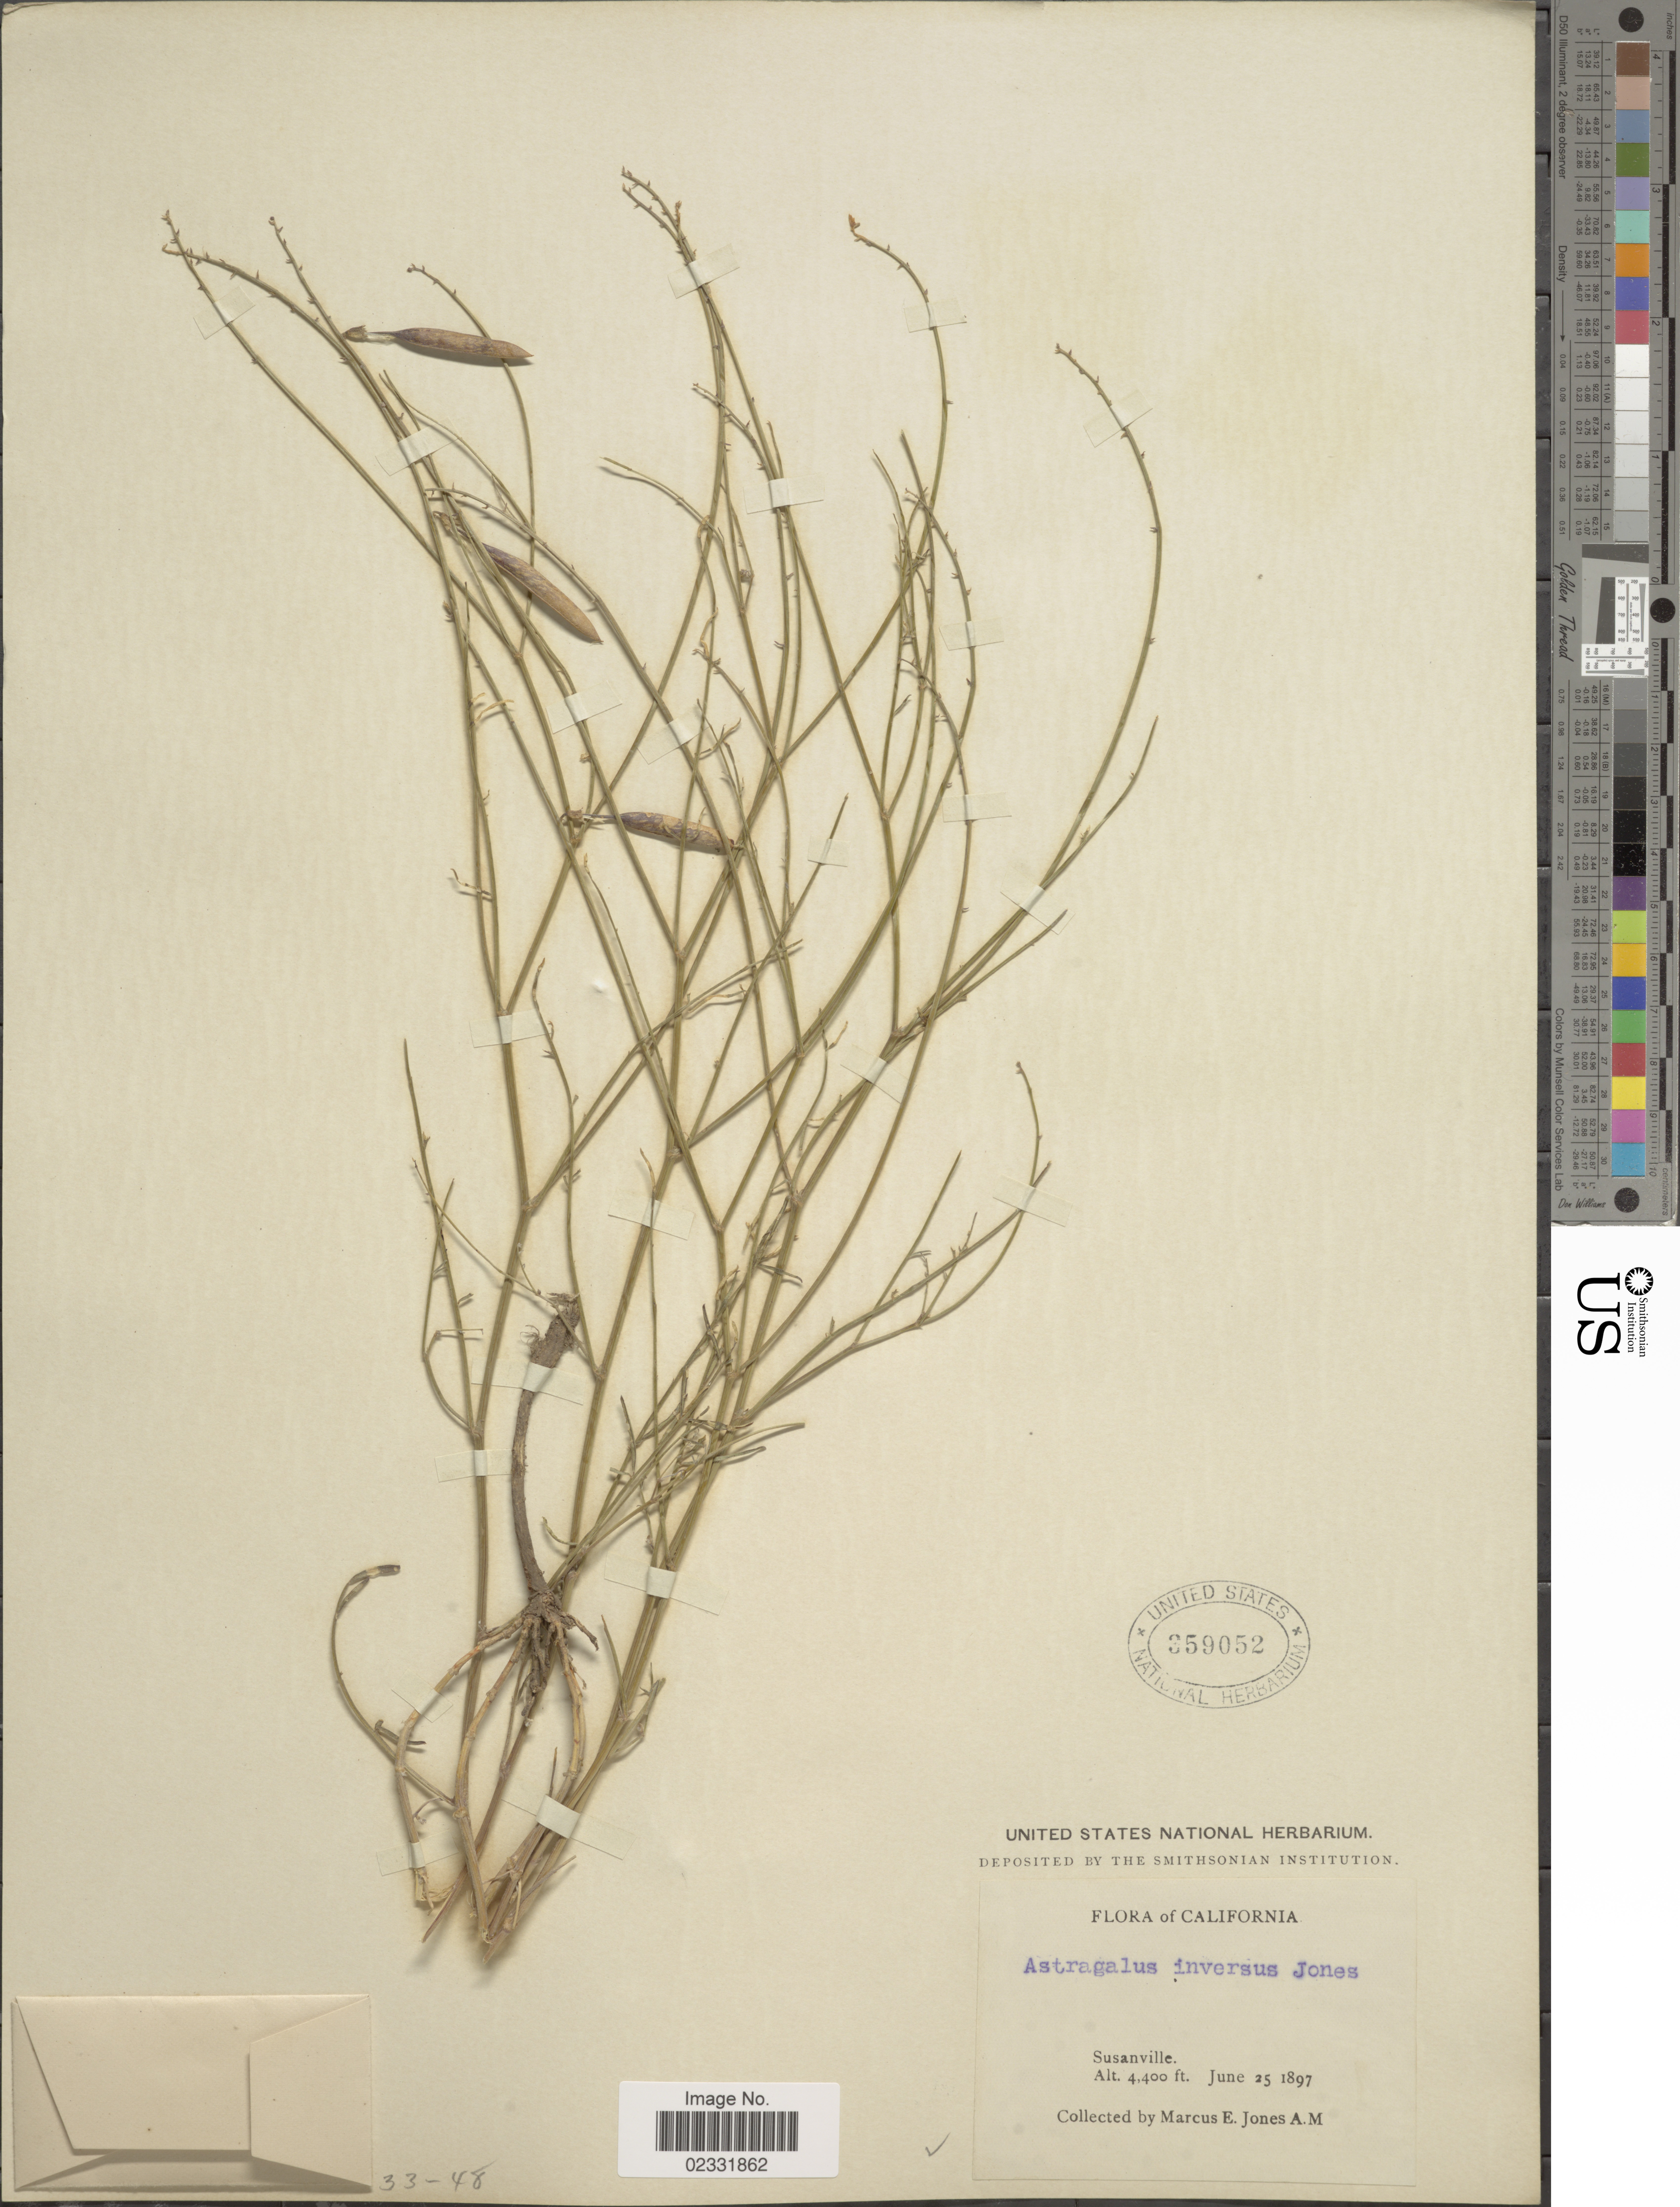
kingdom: Plantae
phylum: Tracheophyta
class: Magnoliopsida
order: Fabales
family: Fabaceae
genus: Astragalus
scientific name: Astragalus inversus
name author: M.E. Jones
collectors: M. E. Jones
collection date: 1897-06-25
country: United States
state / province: California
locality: Susanville.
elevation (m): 1341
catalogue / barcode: US 359052